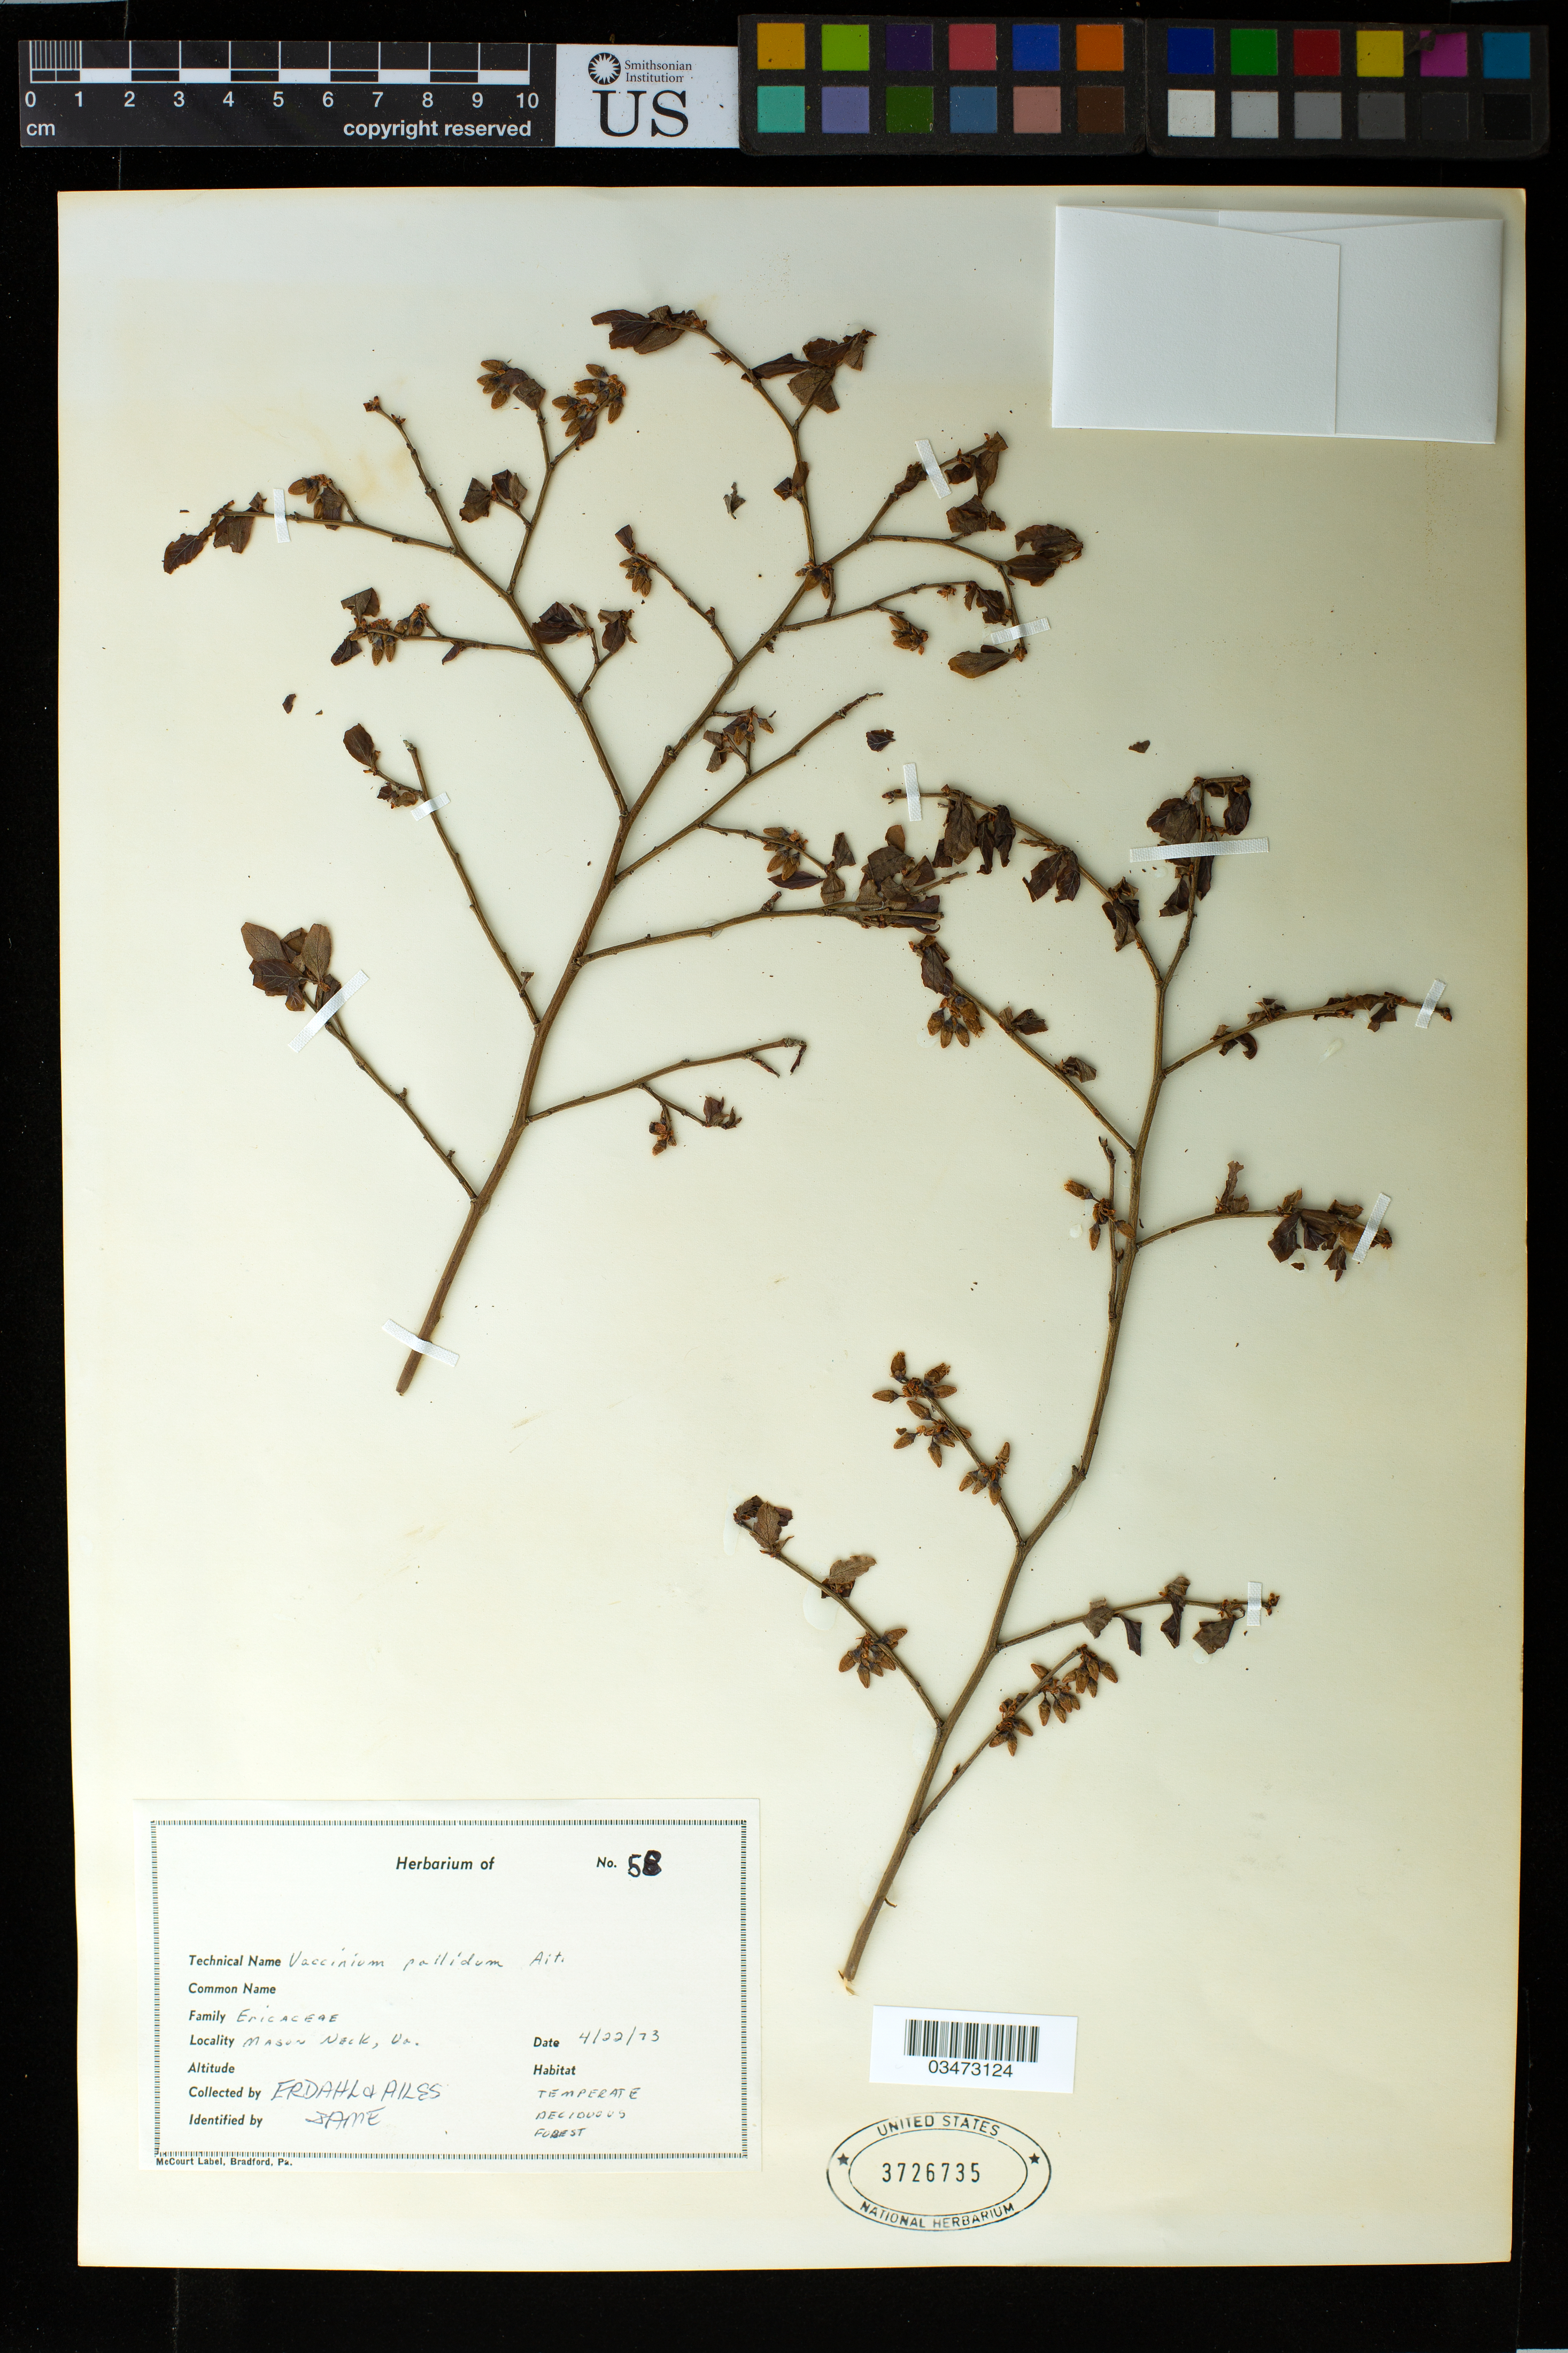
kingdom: Plantae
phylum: Tracheophyta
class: Magnoliopsida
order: Ericales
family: Ericaceae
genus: Vaccinium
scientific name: Vaccinium pallidum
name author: Aiton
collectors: E. Erdahl & J. Ailes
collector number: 58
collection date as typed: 4/22/73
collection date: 1973-04-22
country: United States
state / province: Virginia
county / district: Fairfax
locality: Mason Neck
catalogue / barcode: US 3726735